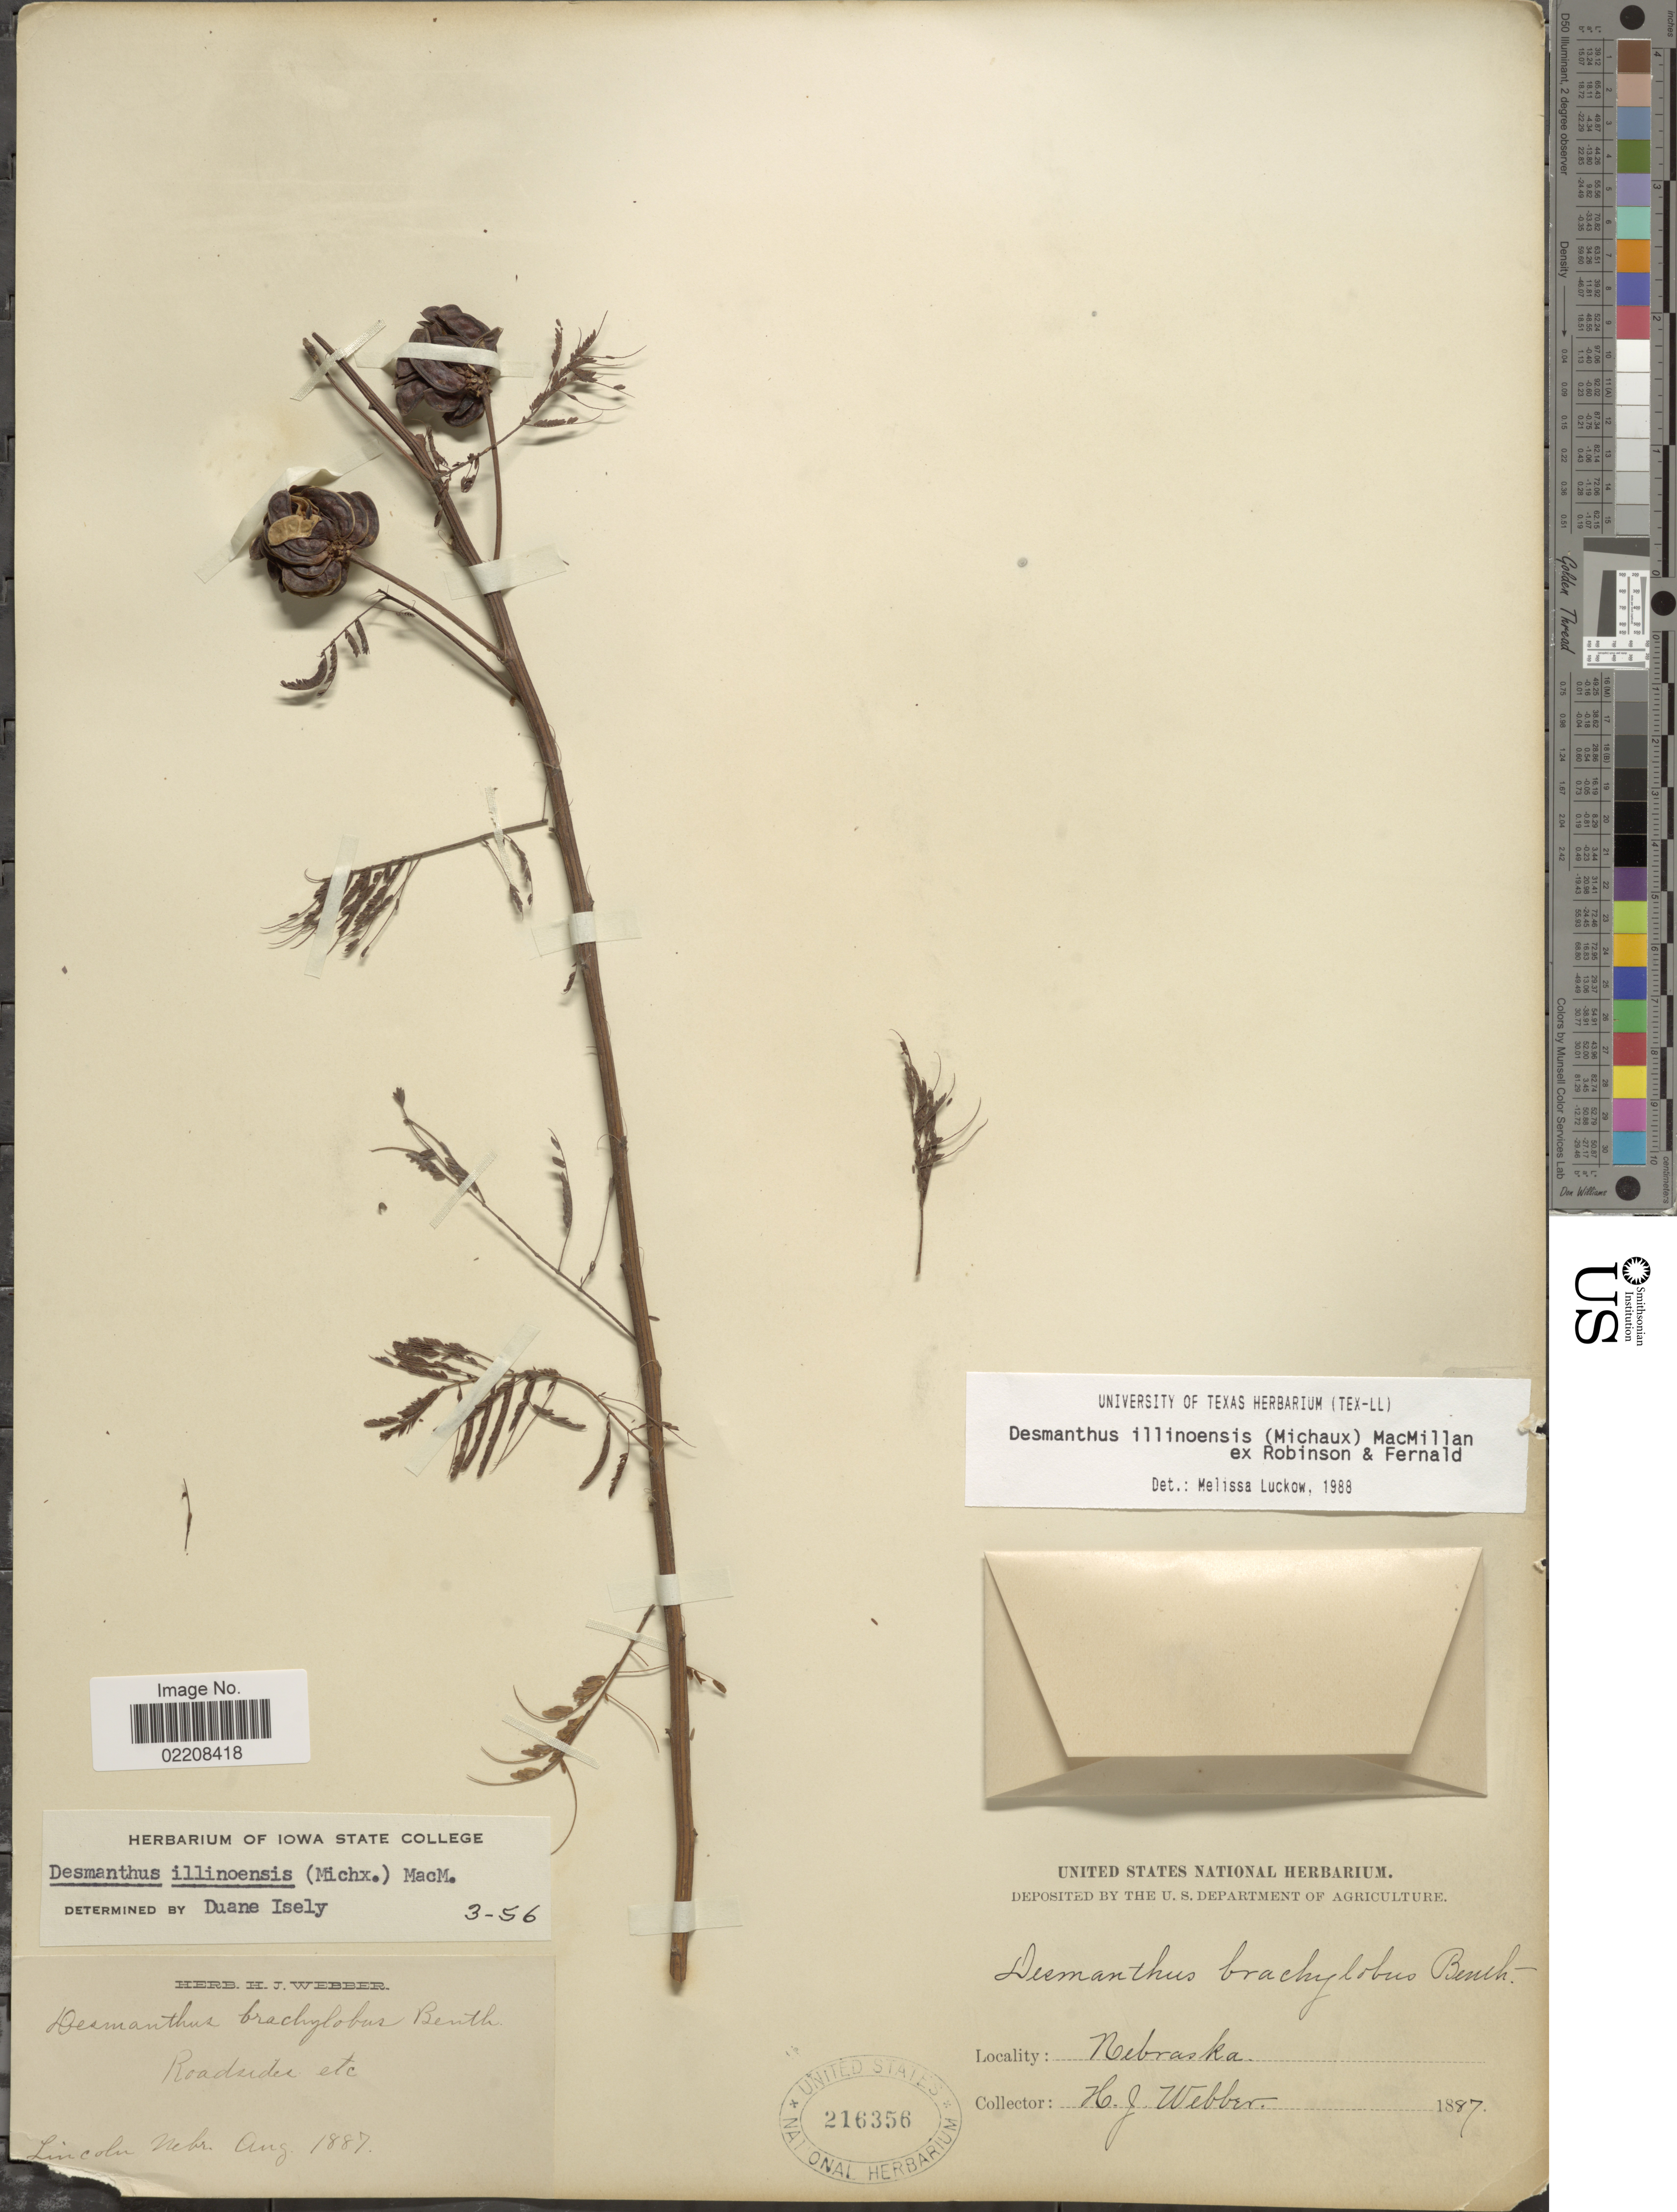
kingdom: Plantae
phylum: Tracheophyta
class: Magnoliopsida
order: Fabales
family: Fabaceae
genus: Desmanthus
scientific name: Desmanthus illinoensis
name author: (Michx.) MacMill.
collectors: H. Webber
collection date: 1887-08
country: United States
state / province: Nebraska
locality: Roadsides etc. Lincoln Nebr.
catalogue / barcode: US 216356